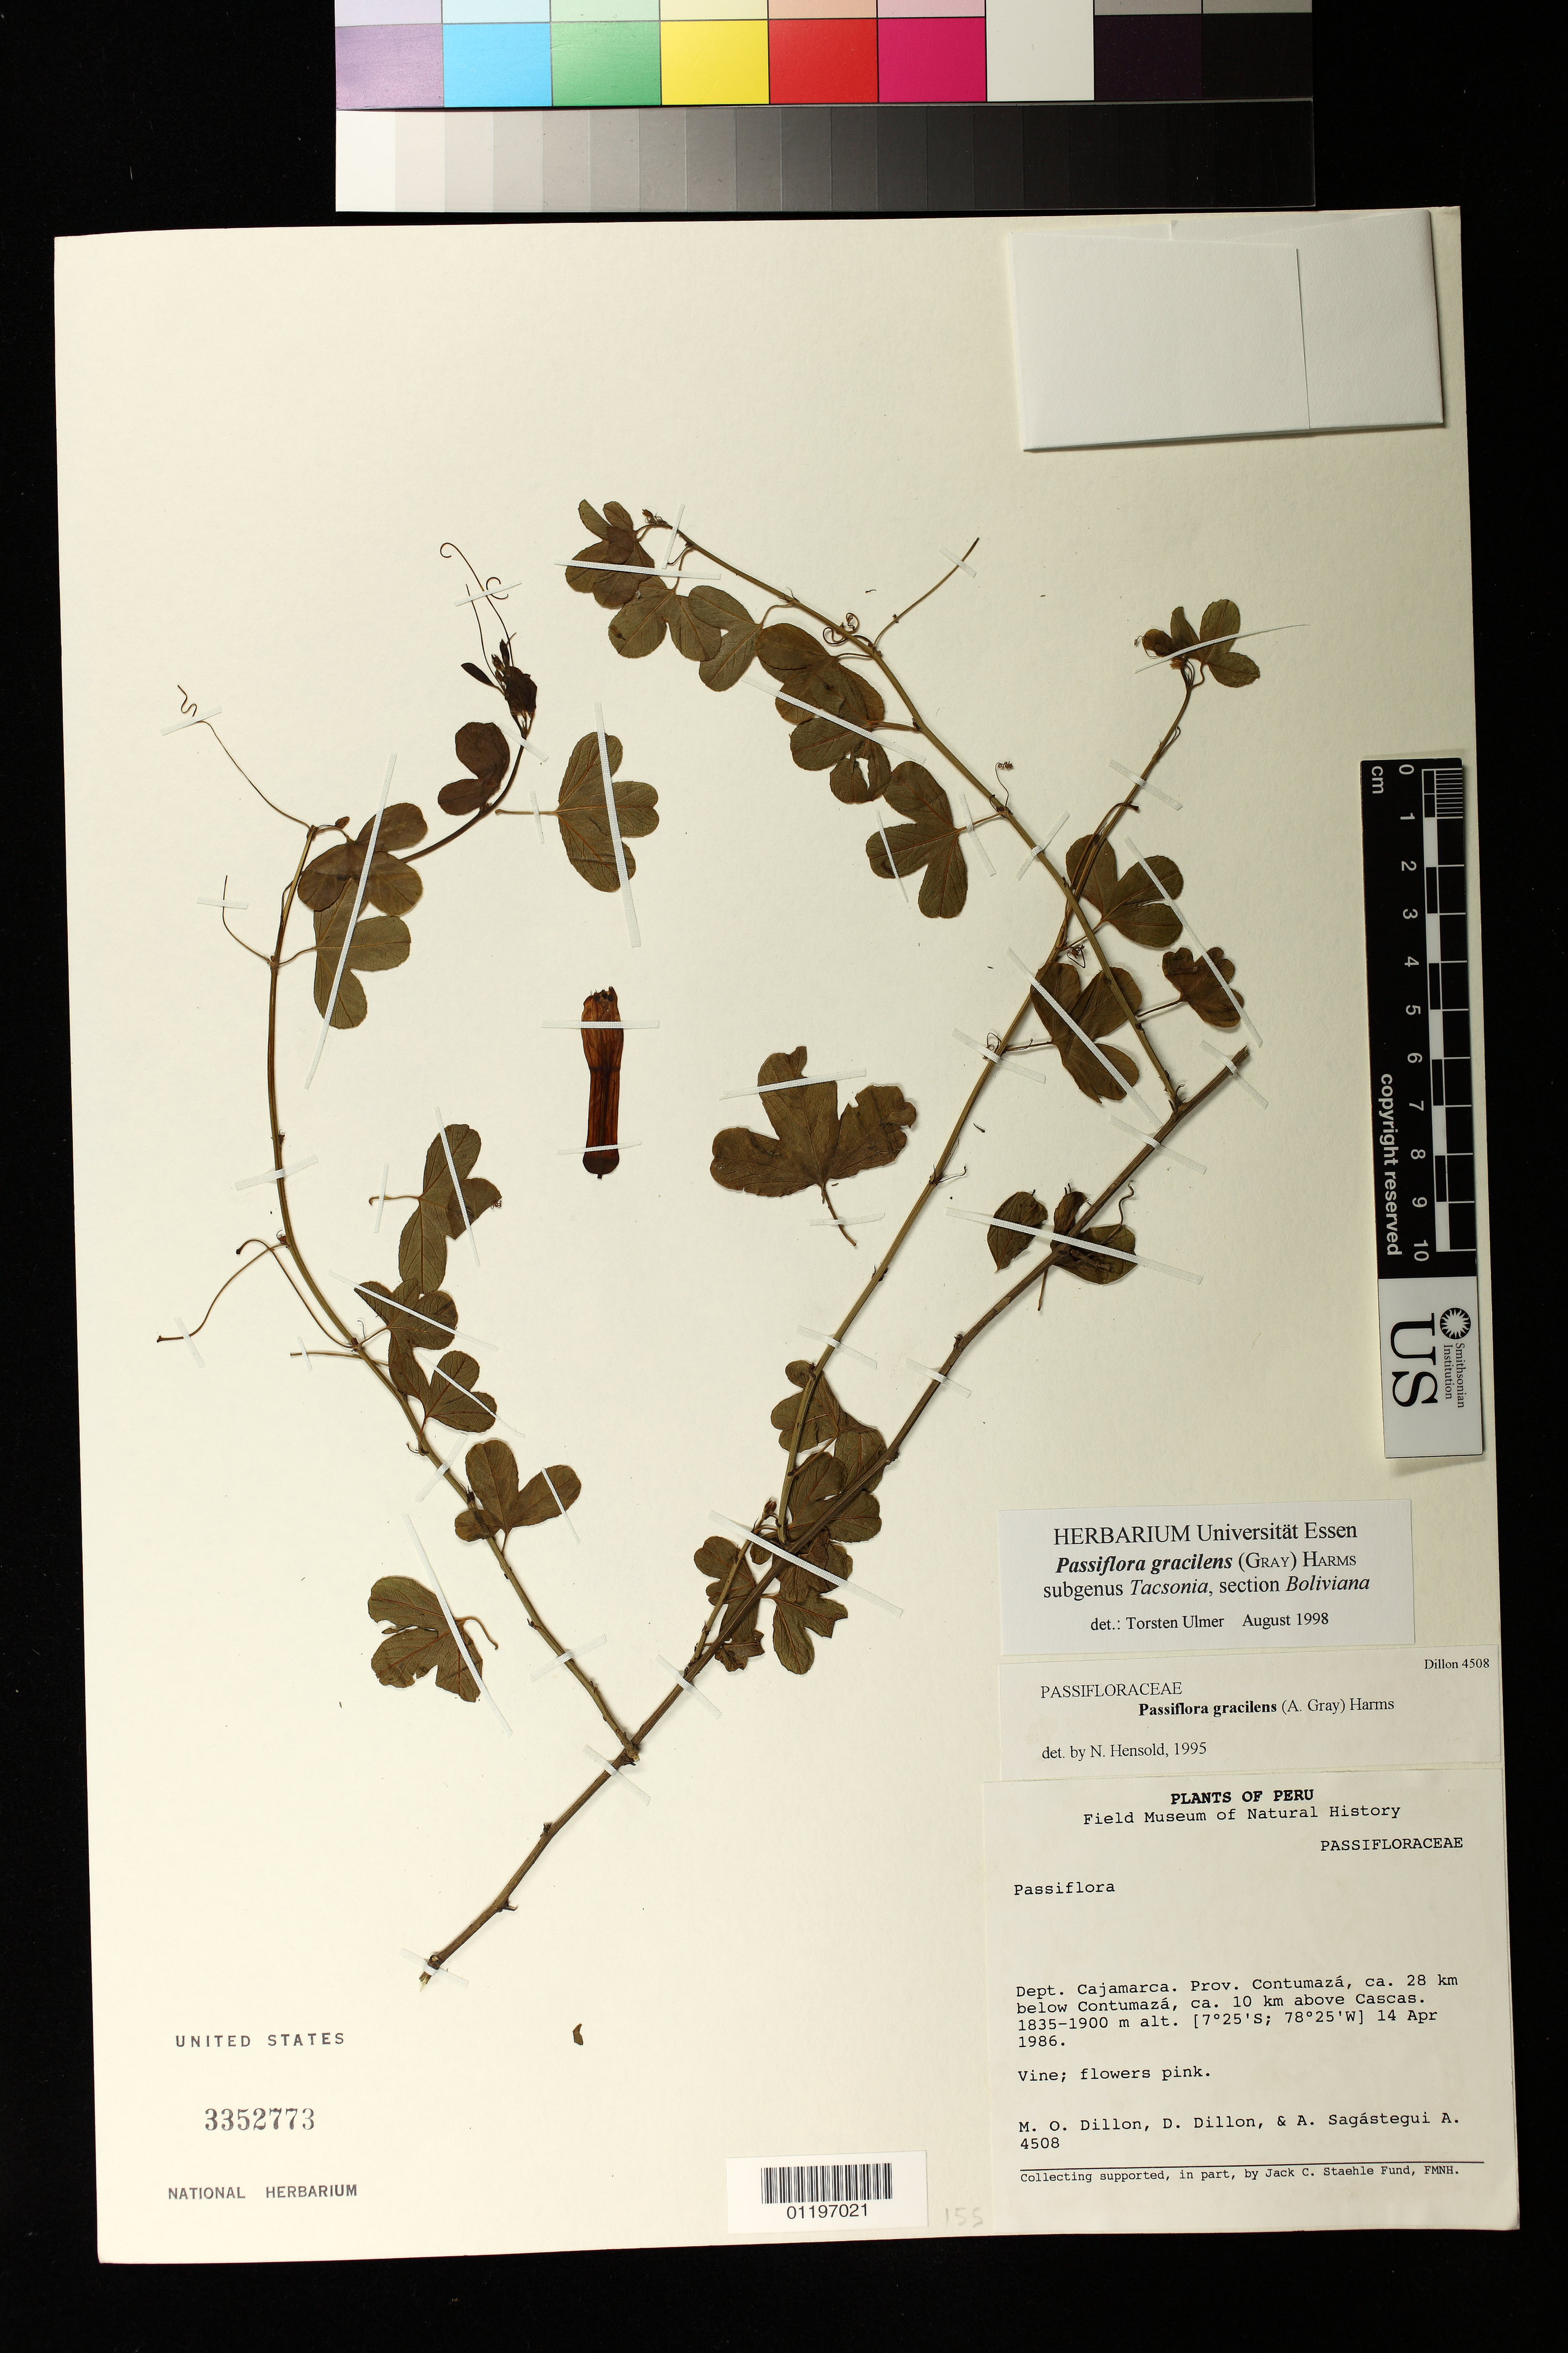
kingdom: Plantae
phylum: Tracheophyta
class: Magnoliopsida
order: Malpighiales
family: Passifloraceae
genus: Passiflora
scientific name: Passiflora gracilens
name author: (A. Gray) Harms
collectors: M. O. Dillon, D. Dillon & A. Sagástegui A.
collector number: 4508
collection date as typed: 14 Apr 1986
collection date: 1986-04-14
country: Peru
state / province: Cajamarca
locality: Dept. Cajamarca. Prov. Contumaza, ca. 28 km below Contumaza, ca. 10 km above Cascas.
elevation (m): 1835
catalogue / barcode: US 3352773